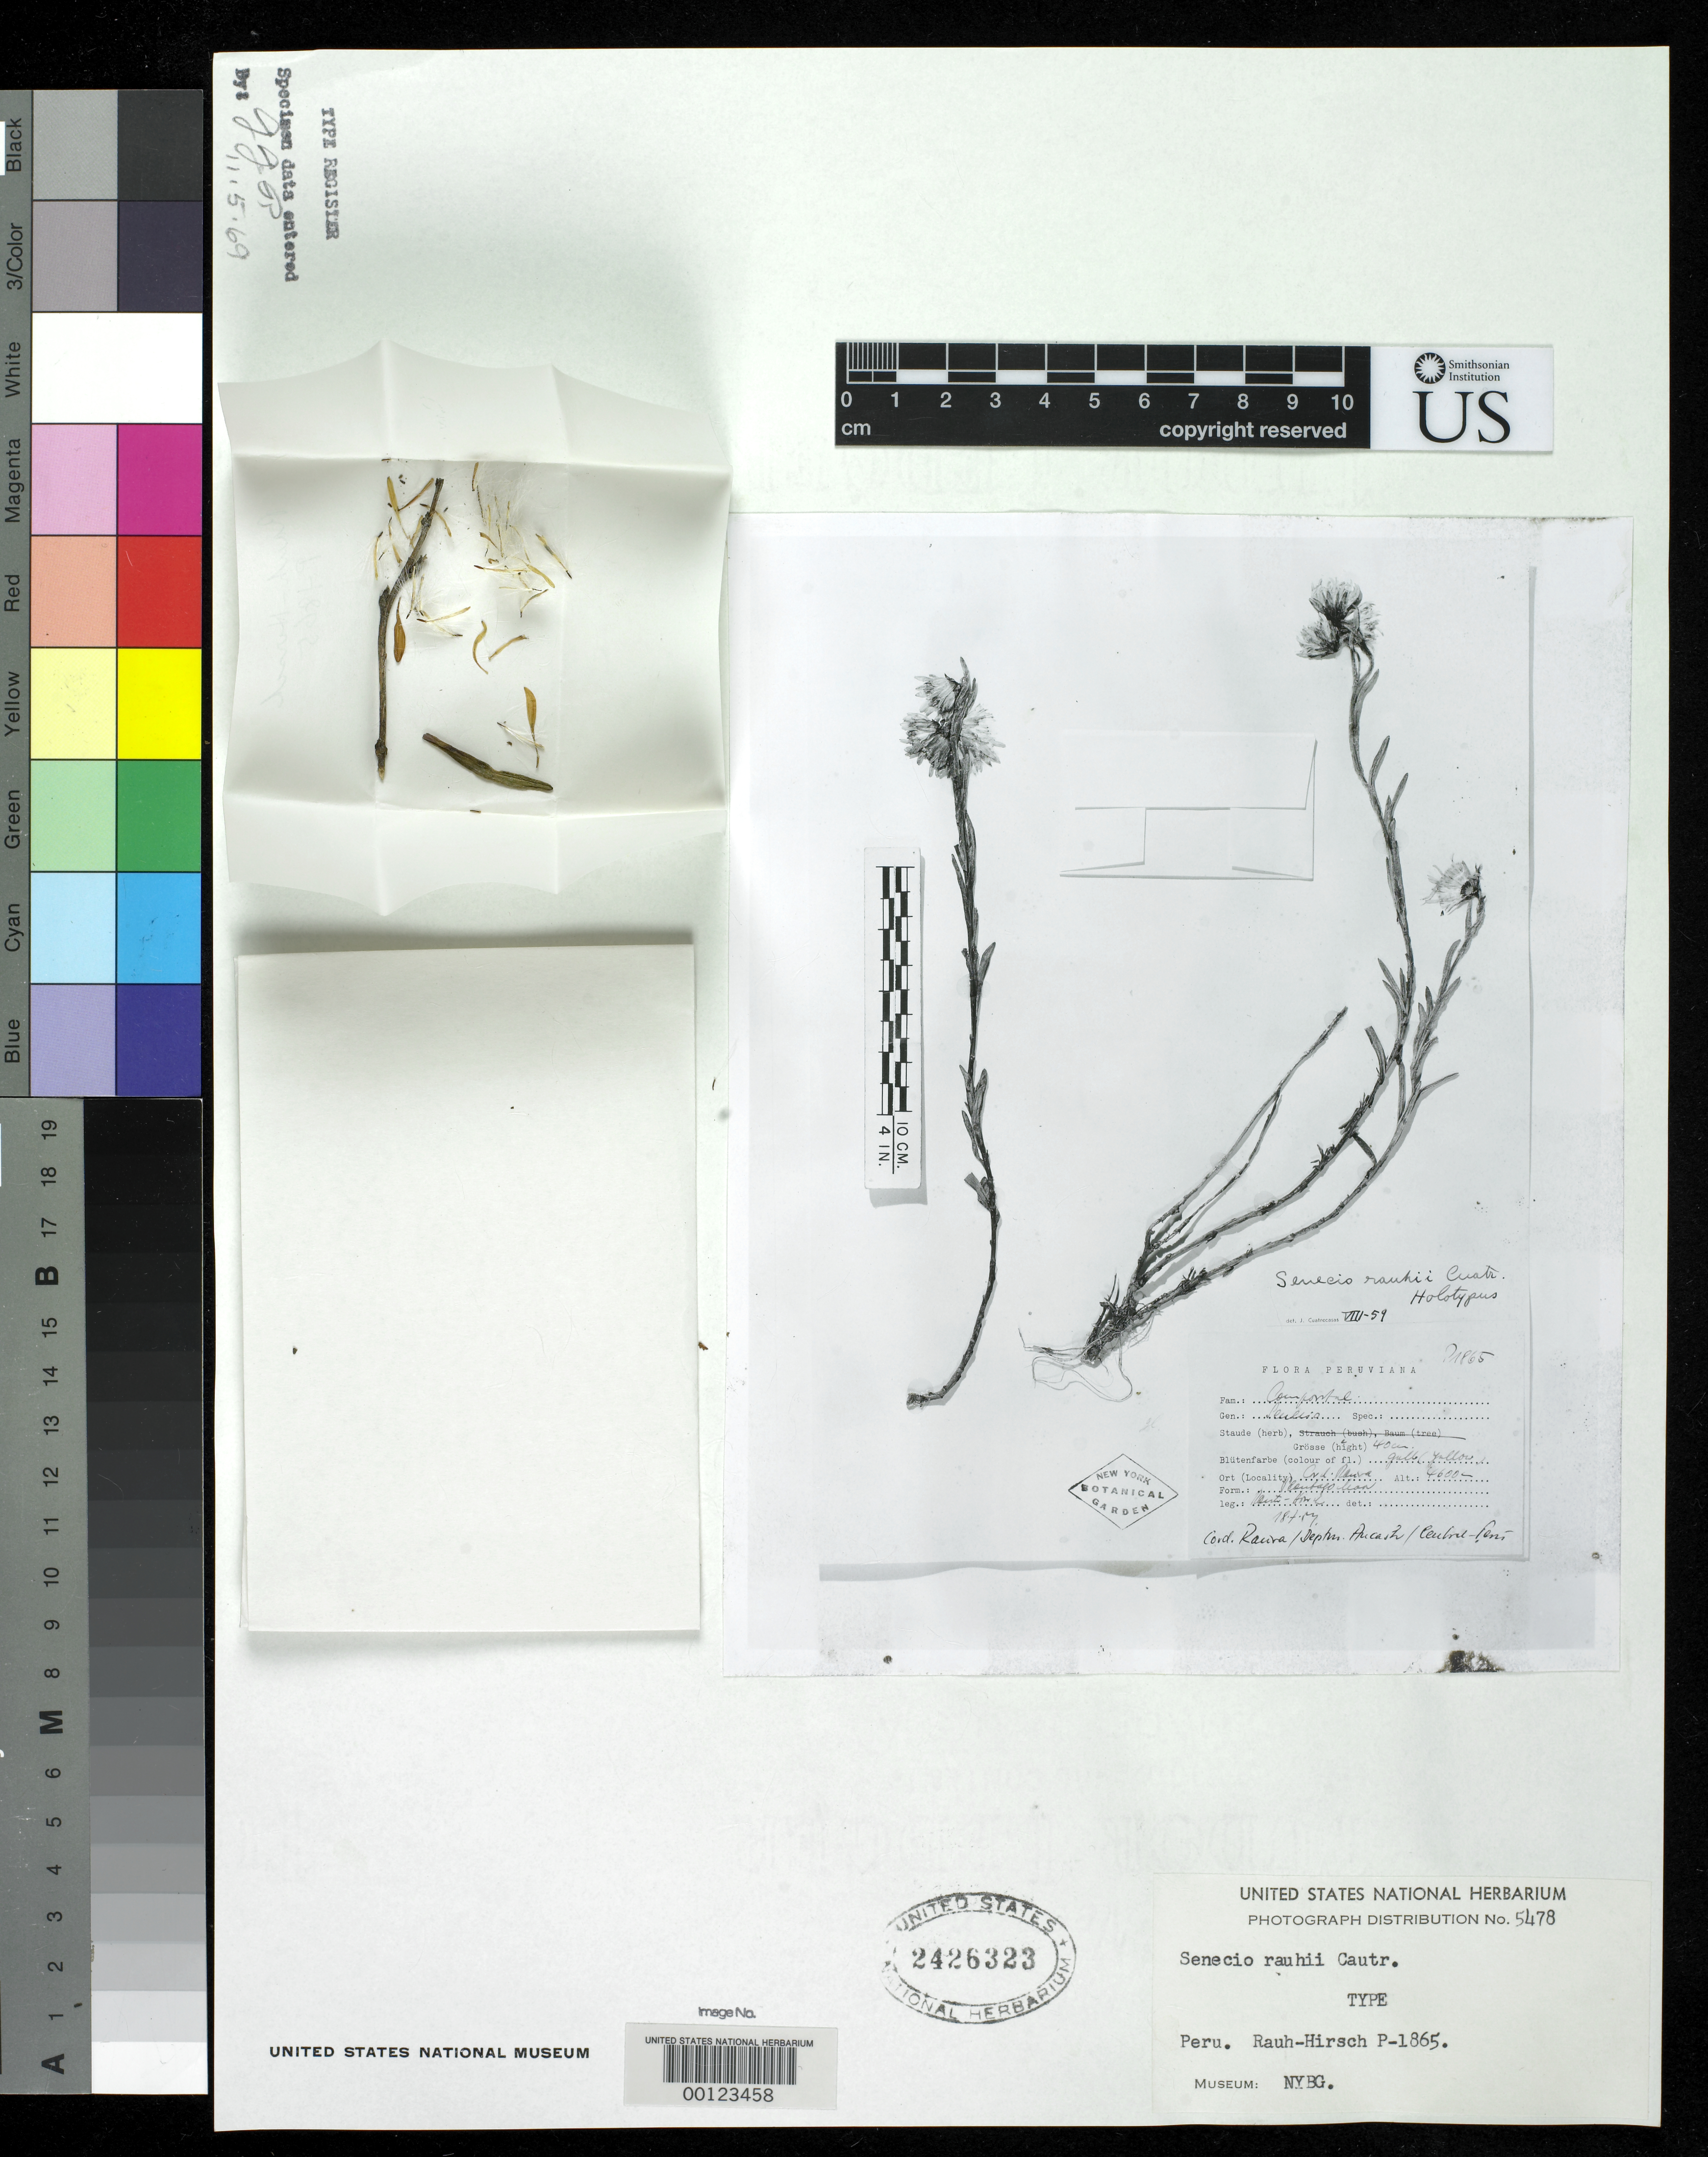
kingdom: Plantae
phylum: Tracheophyta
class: Magnoliopsida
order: Asterales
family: Asteraceae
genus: Senecio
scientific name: Senecio rauhii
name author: Cuatrec.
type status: Isotype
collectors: W. Rauh & G. Hirsch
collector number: P1865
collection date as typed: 18 Jul 1957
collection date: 1957-07-18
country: Peru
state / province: Ancash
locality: Cordillera Raura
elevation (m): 4600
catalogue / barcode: US 2426323